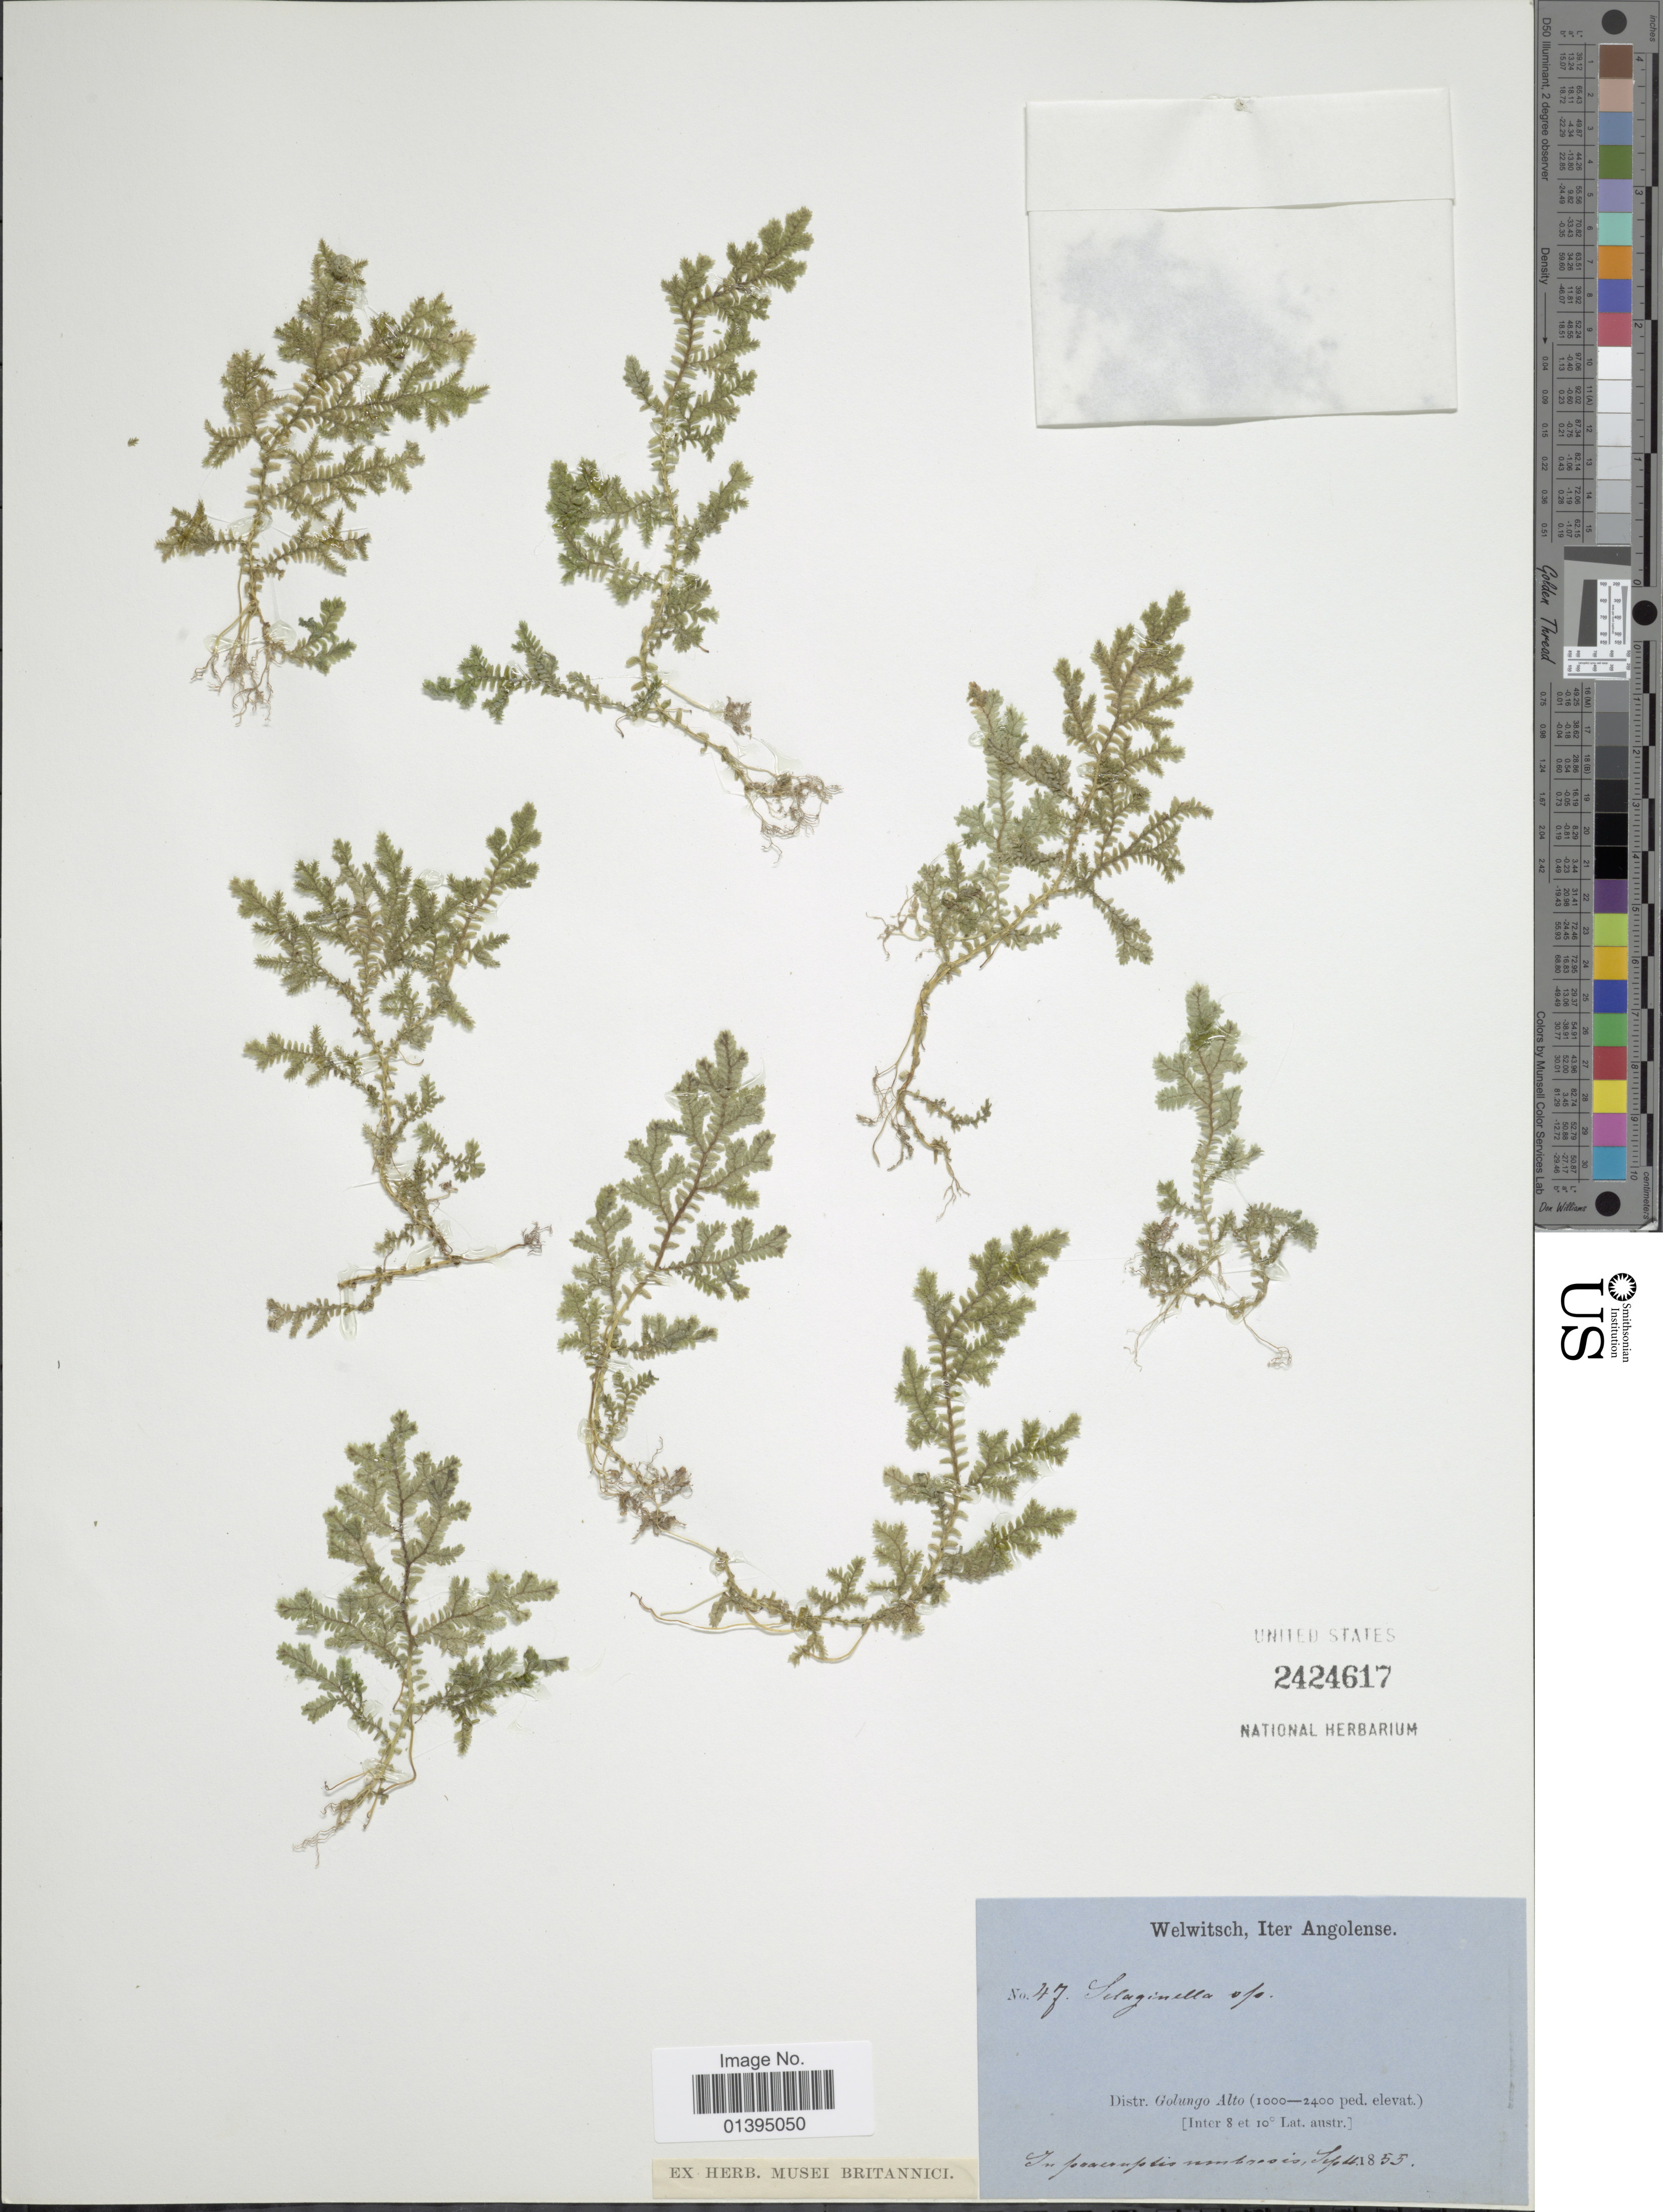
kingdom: Plantae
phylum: Tracheophyta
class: Lycopodiopsida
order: Selaginellales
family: Selaginellaceae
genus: Selaginella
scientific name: Selaginella sp.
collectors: -. Welwitsch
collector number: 7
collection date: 1855-09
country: Angola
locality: Distr. Golungo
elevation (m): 305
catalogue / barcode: US 2424617